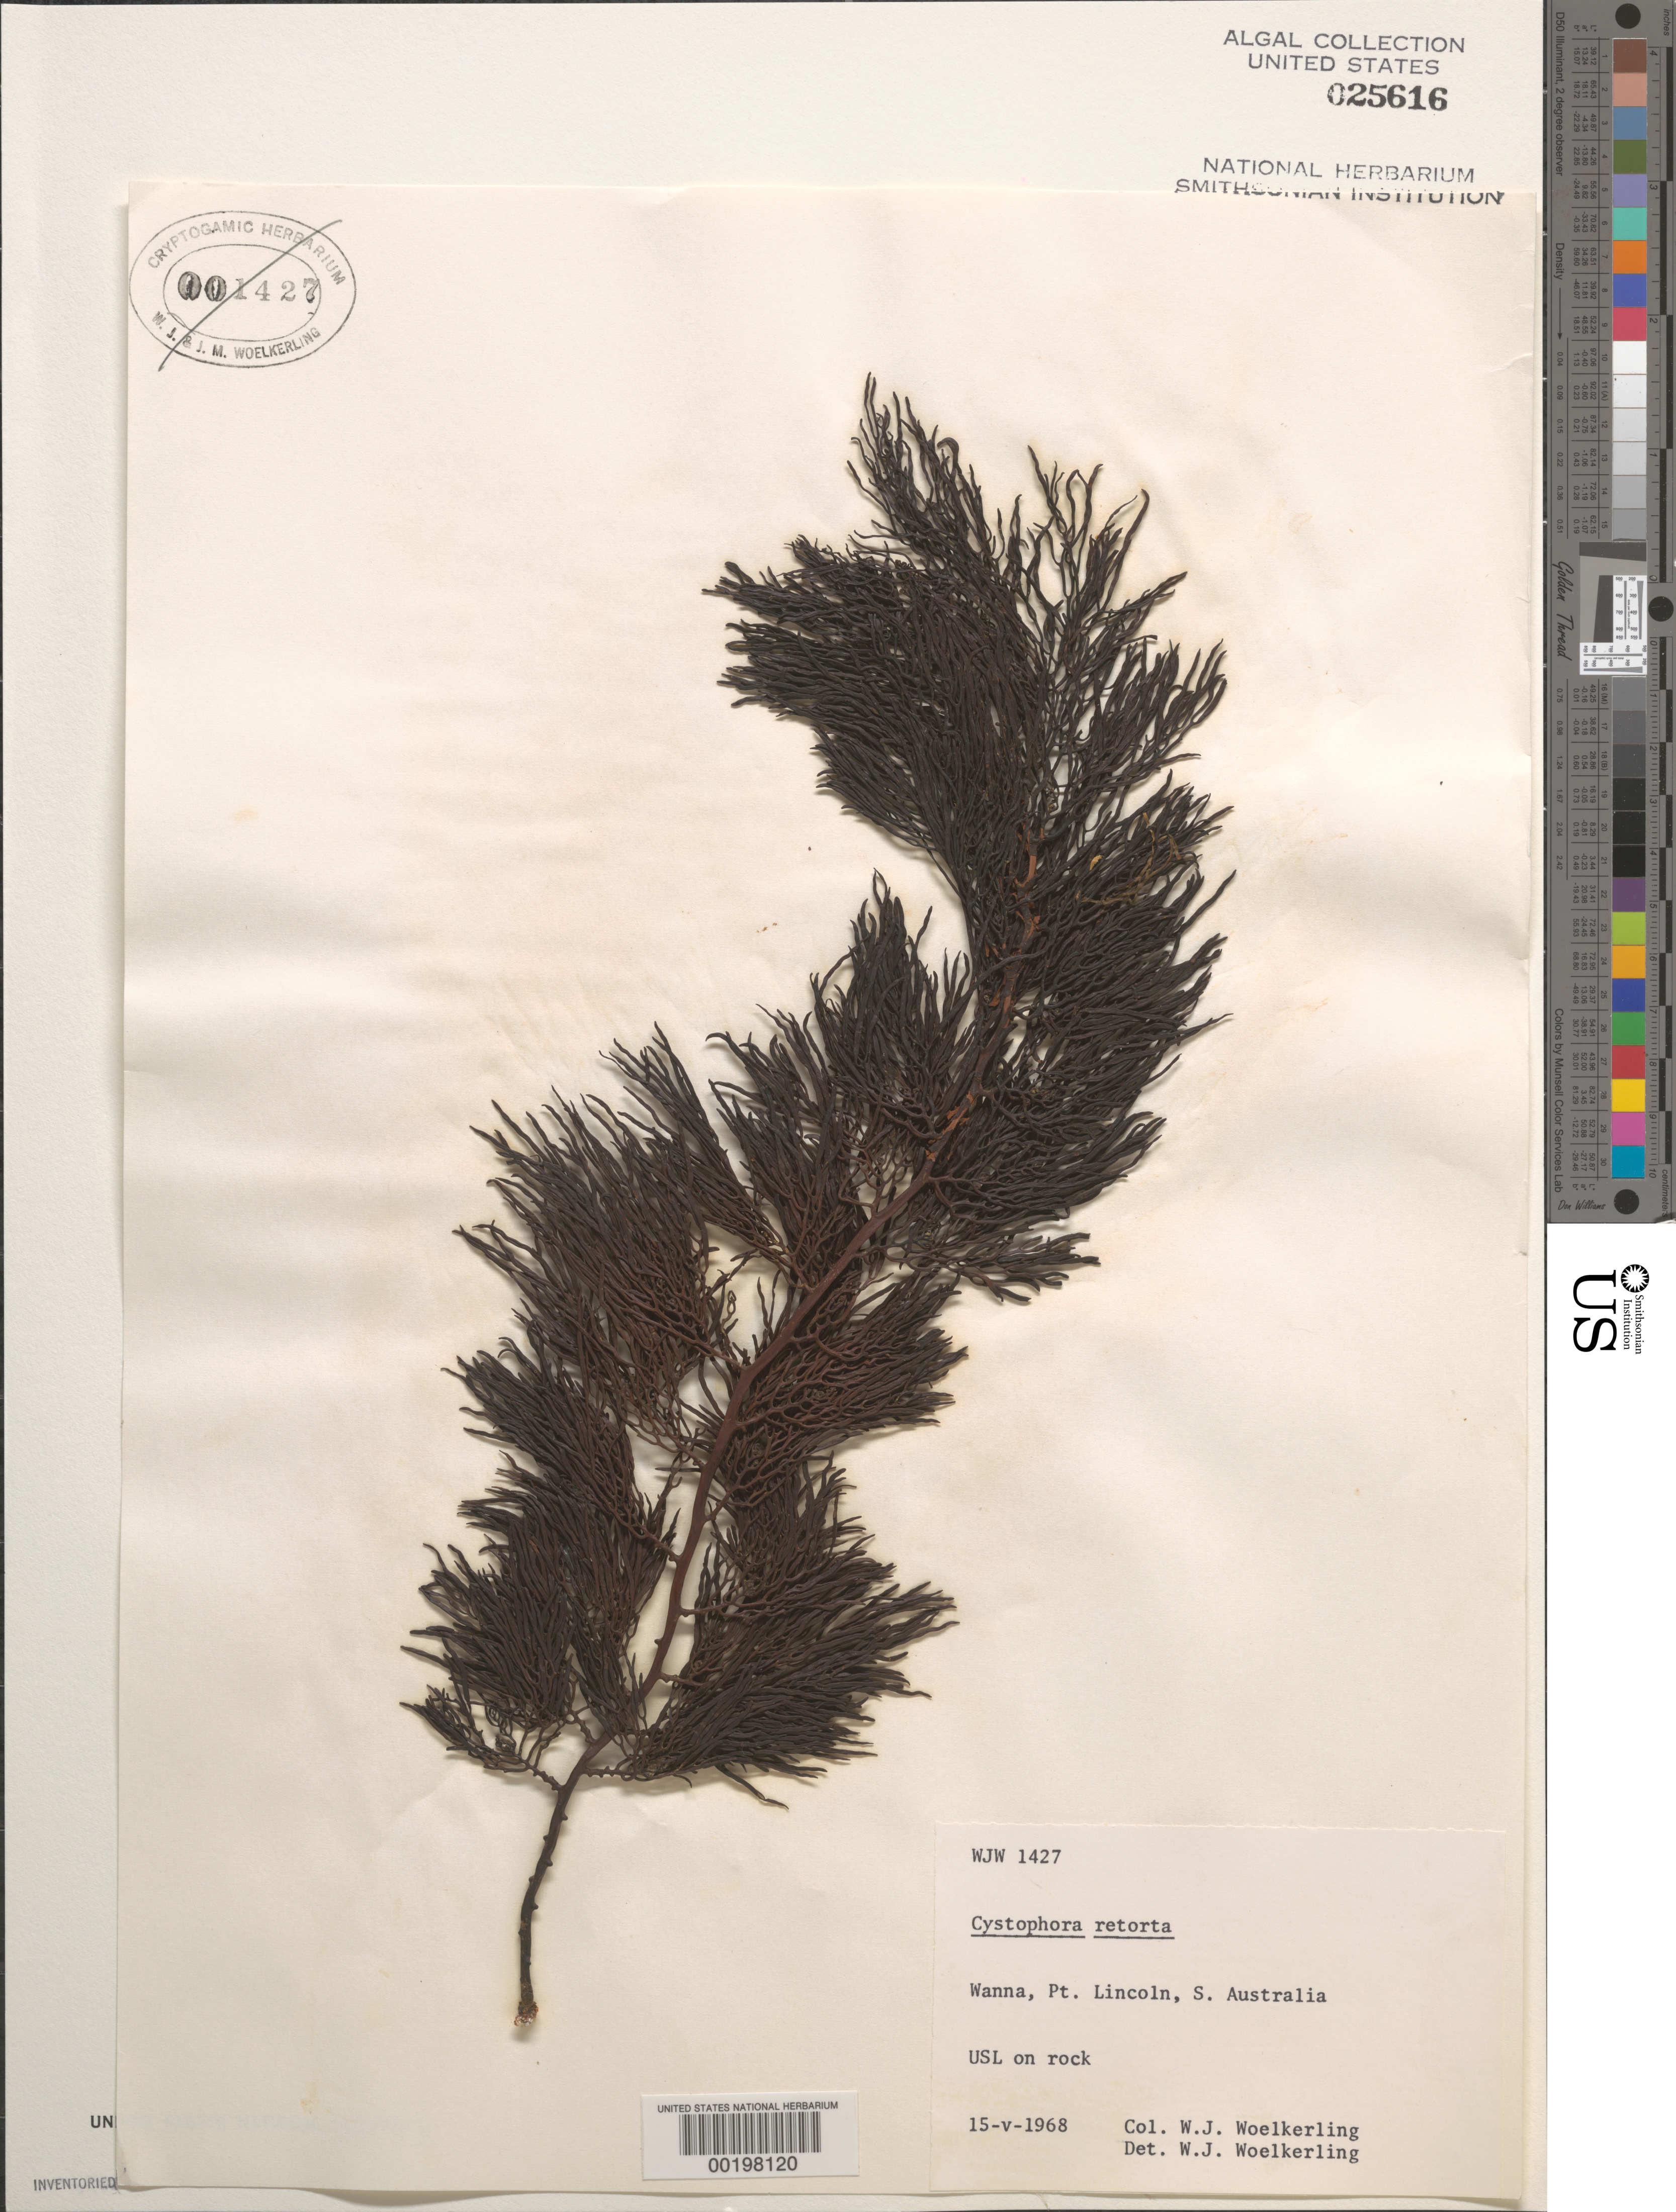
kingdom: Chromista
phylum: Ochrophyta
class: Phaeophyceae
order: Fucales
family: Sargassaceae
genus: Cystophora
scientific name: Cystophora retorta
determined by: Woelkerling, W. J.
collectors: W. Woelkerling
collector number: WJW 1427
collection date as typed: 15 May 1968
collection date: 1968-05-15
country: Australia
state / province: South Australia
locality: Wanna, port lincoln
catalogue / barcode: US 25616